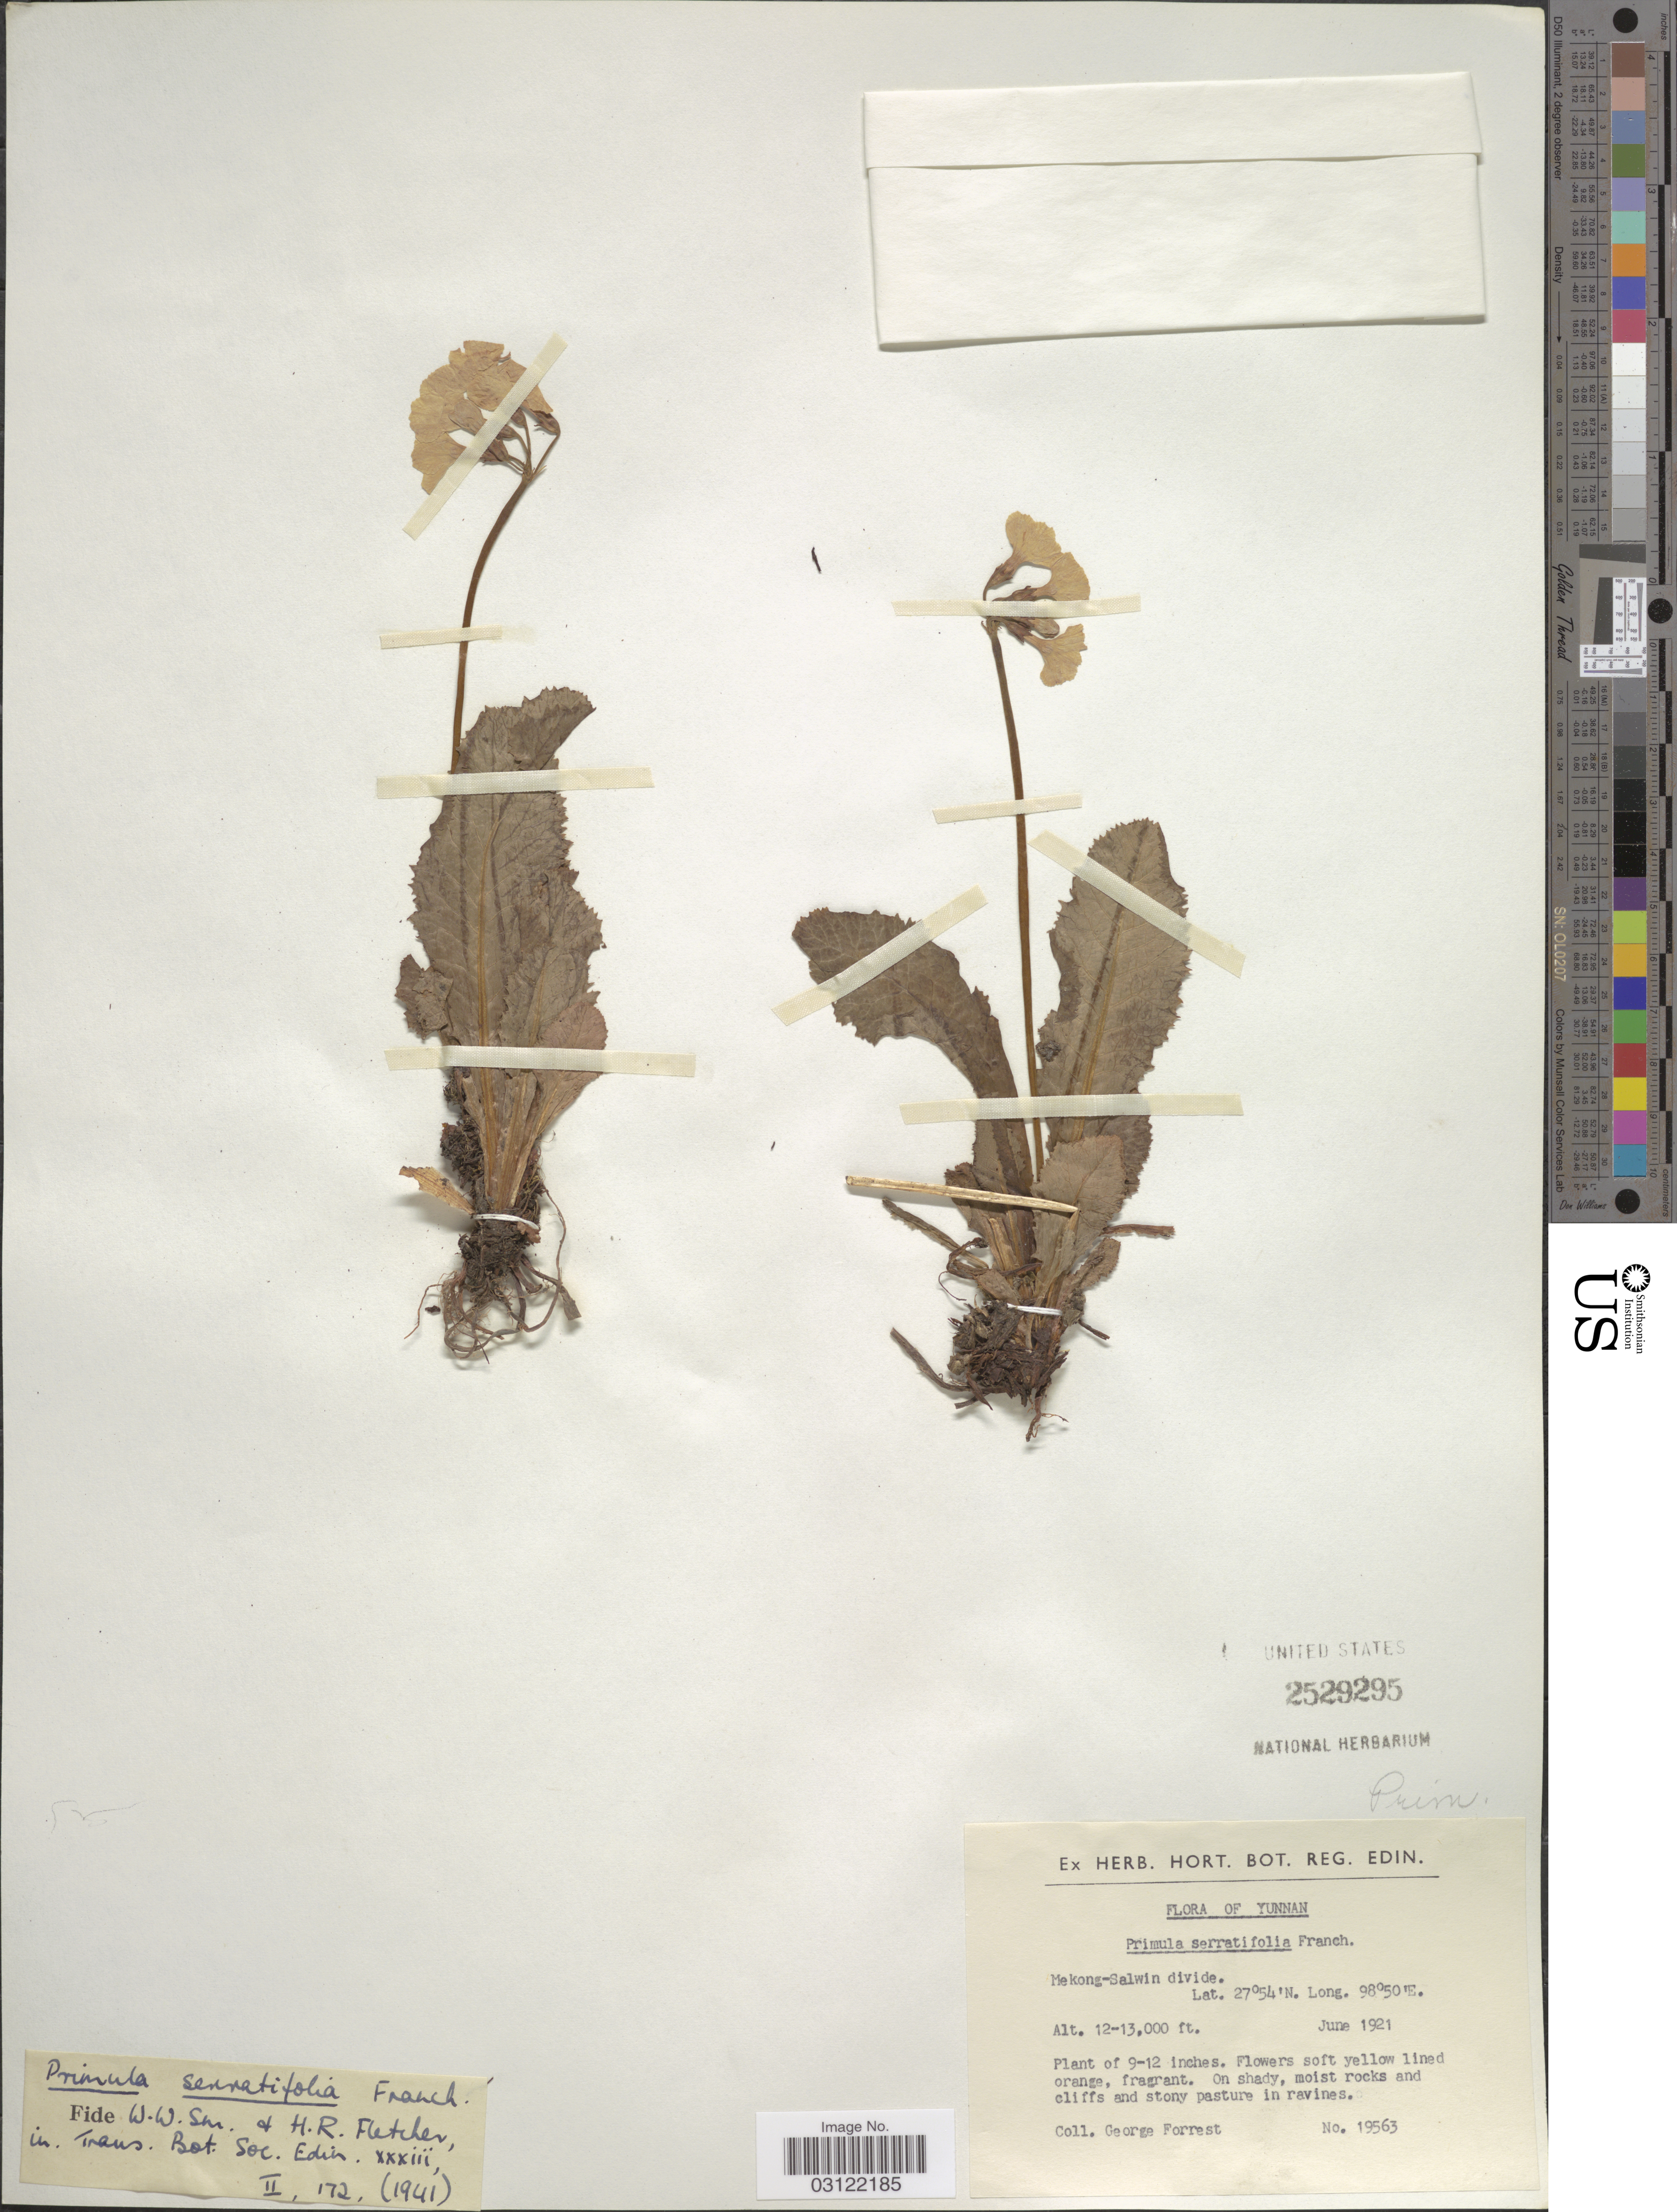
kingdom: Plantae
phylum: Tracheophyta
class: Magnoliopsida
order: Ericales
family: Primulaceae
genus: Primula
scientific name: Primula serratifolia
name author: Franch.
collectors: G. Forrest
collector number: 19563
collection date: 1921-06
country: China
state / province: Yunnan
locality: Mekong-Salwin divide.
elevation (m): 3658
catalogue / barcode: US 2529295